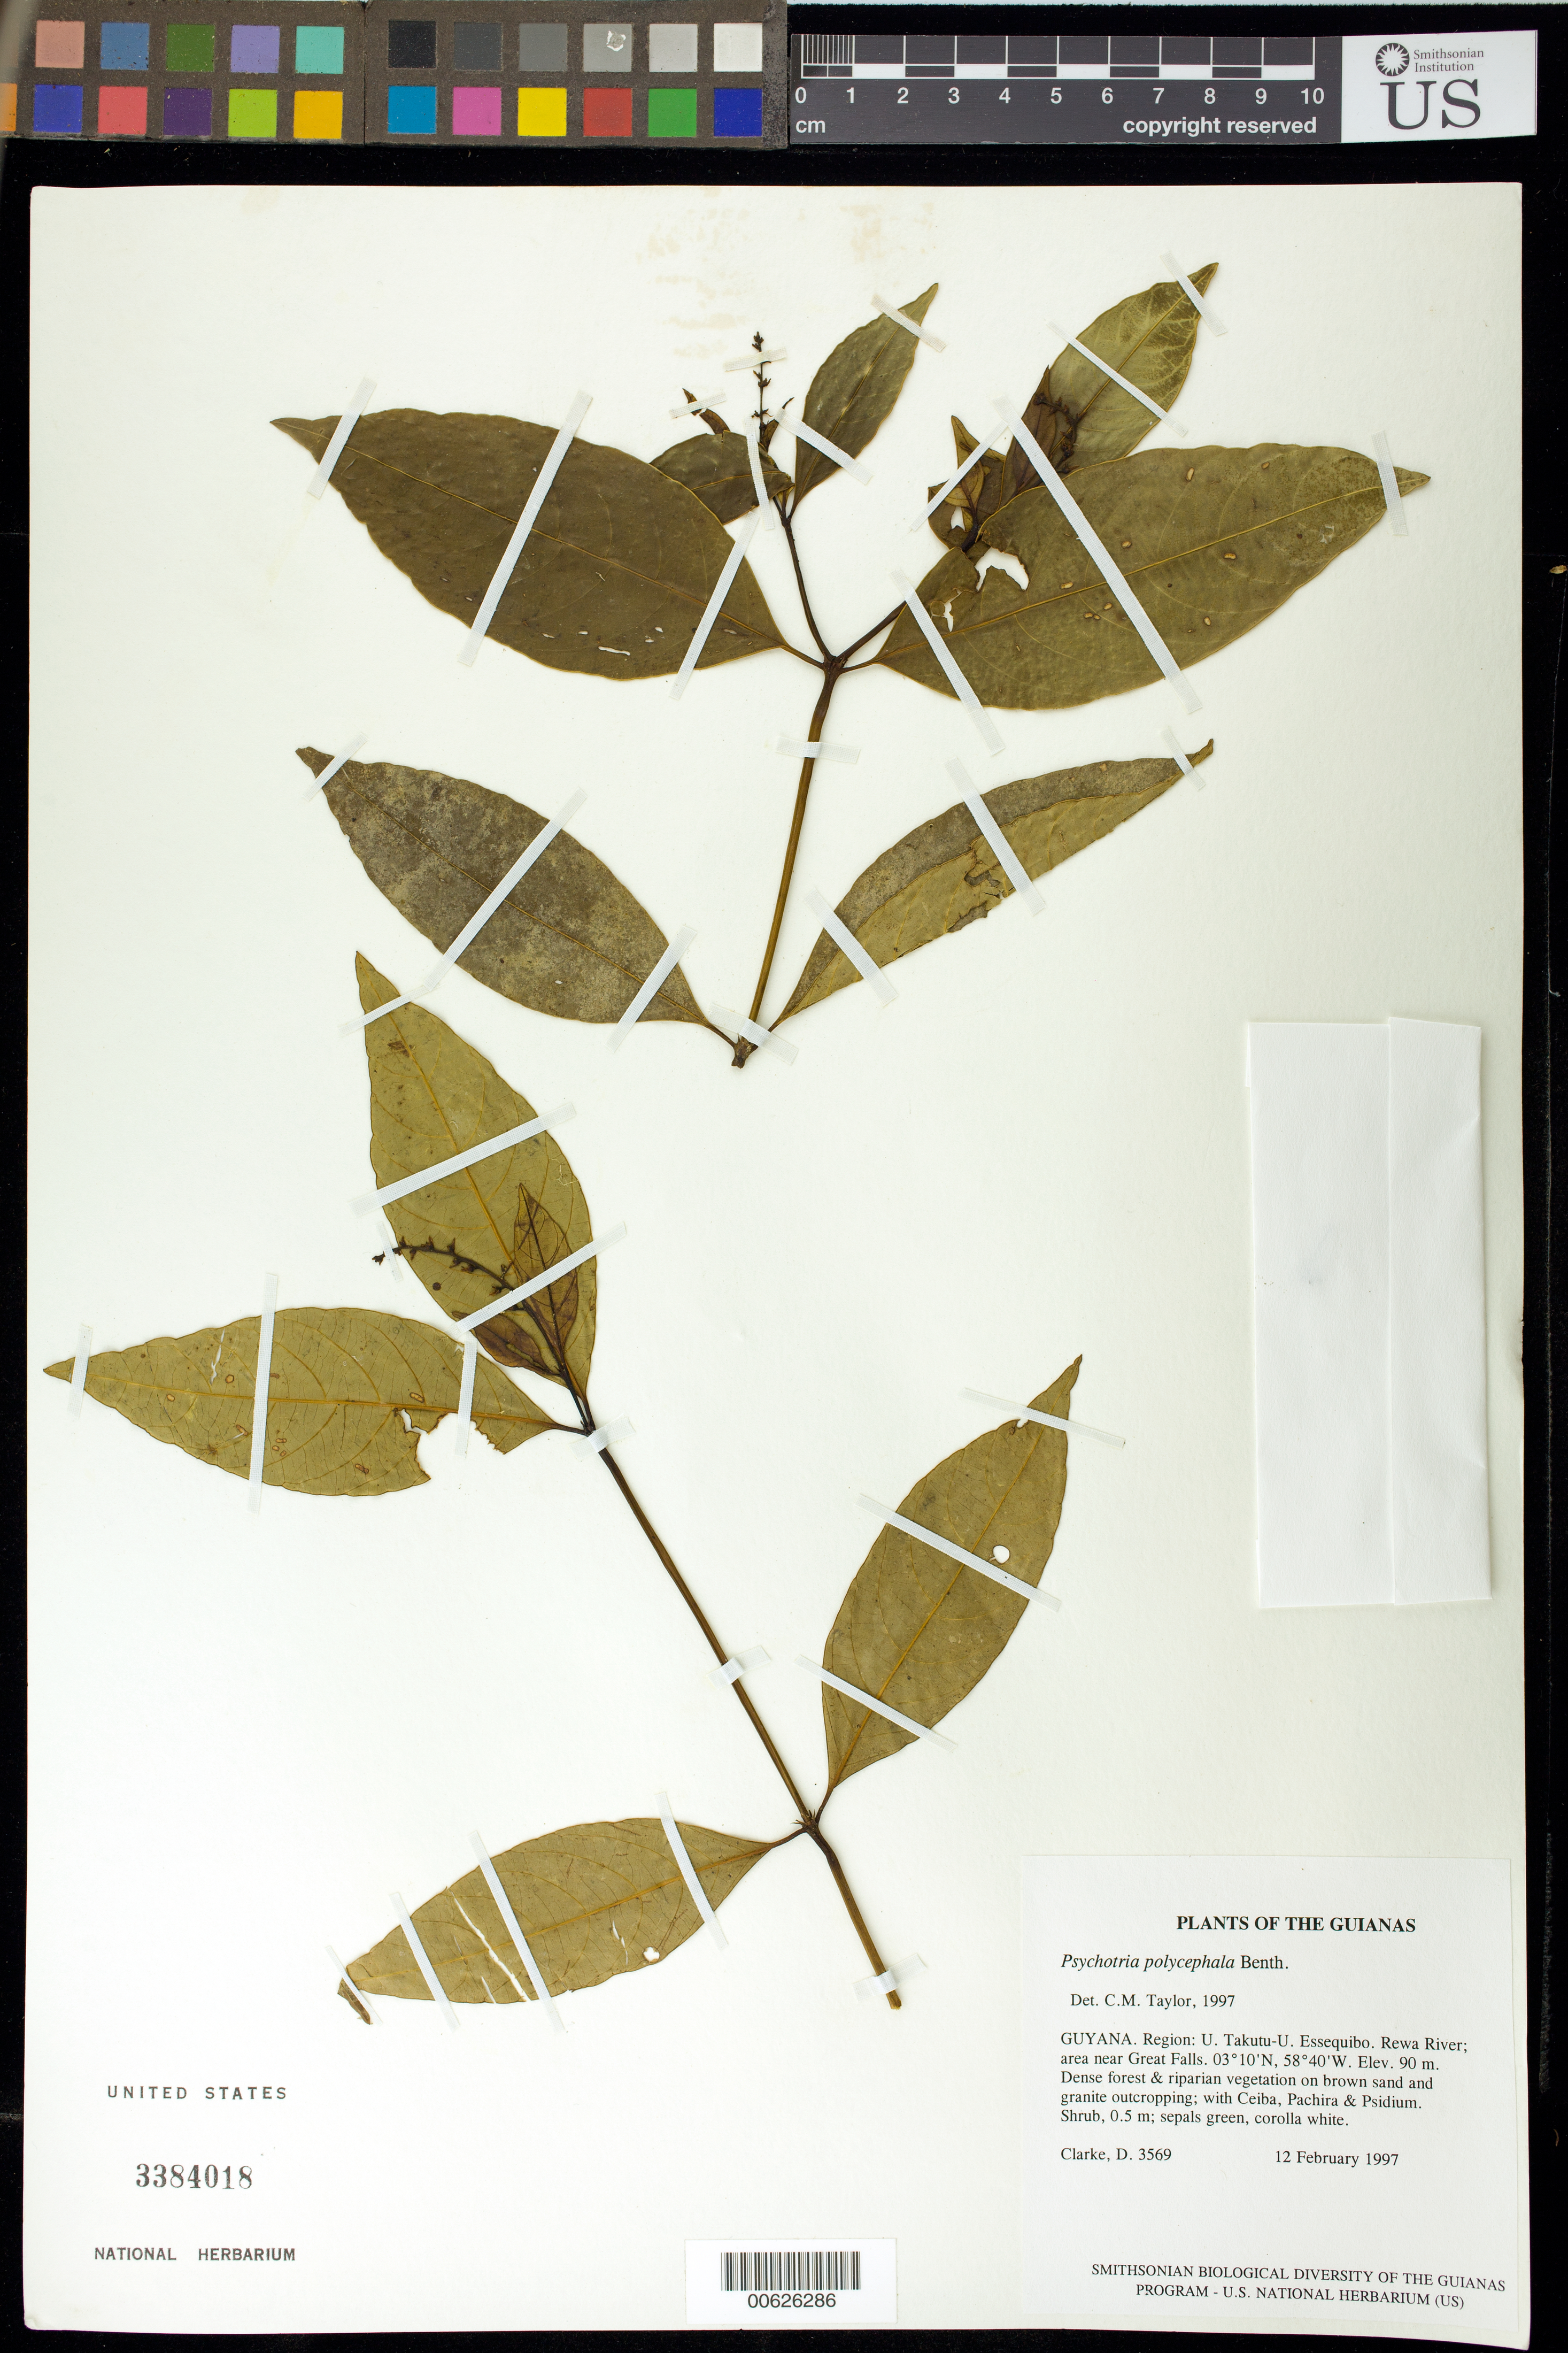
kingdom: Plantae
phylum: Tracheophyta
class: Magnoliopsida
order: Gentianales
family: Rubiaceae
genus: Palicourea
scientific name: Palicourea polycephala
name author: (Benth.) Delprete & J.H. Kirkbr.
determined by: Kirkbride, J. H., Jr.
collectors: H. D. Clarke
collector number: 3569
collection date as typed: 12 February 1997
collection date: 1997-02-12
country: Guyana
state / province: U. Takutu-U. Essequibo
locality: Rewa River; area near Great Falls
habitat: Dense forest & riparian vegetation on brown sand and granite outcropping; with Ceiba, Pachira & Psidium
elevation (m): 90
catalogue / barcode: US 3384018